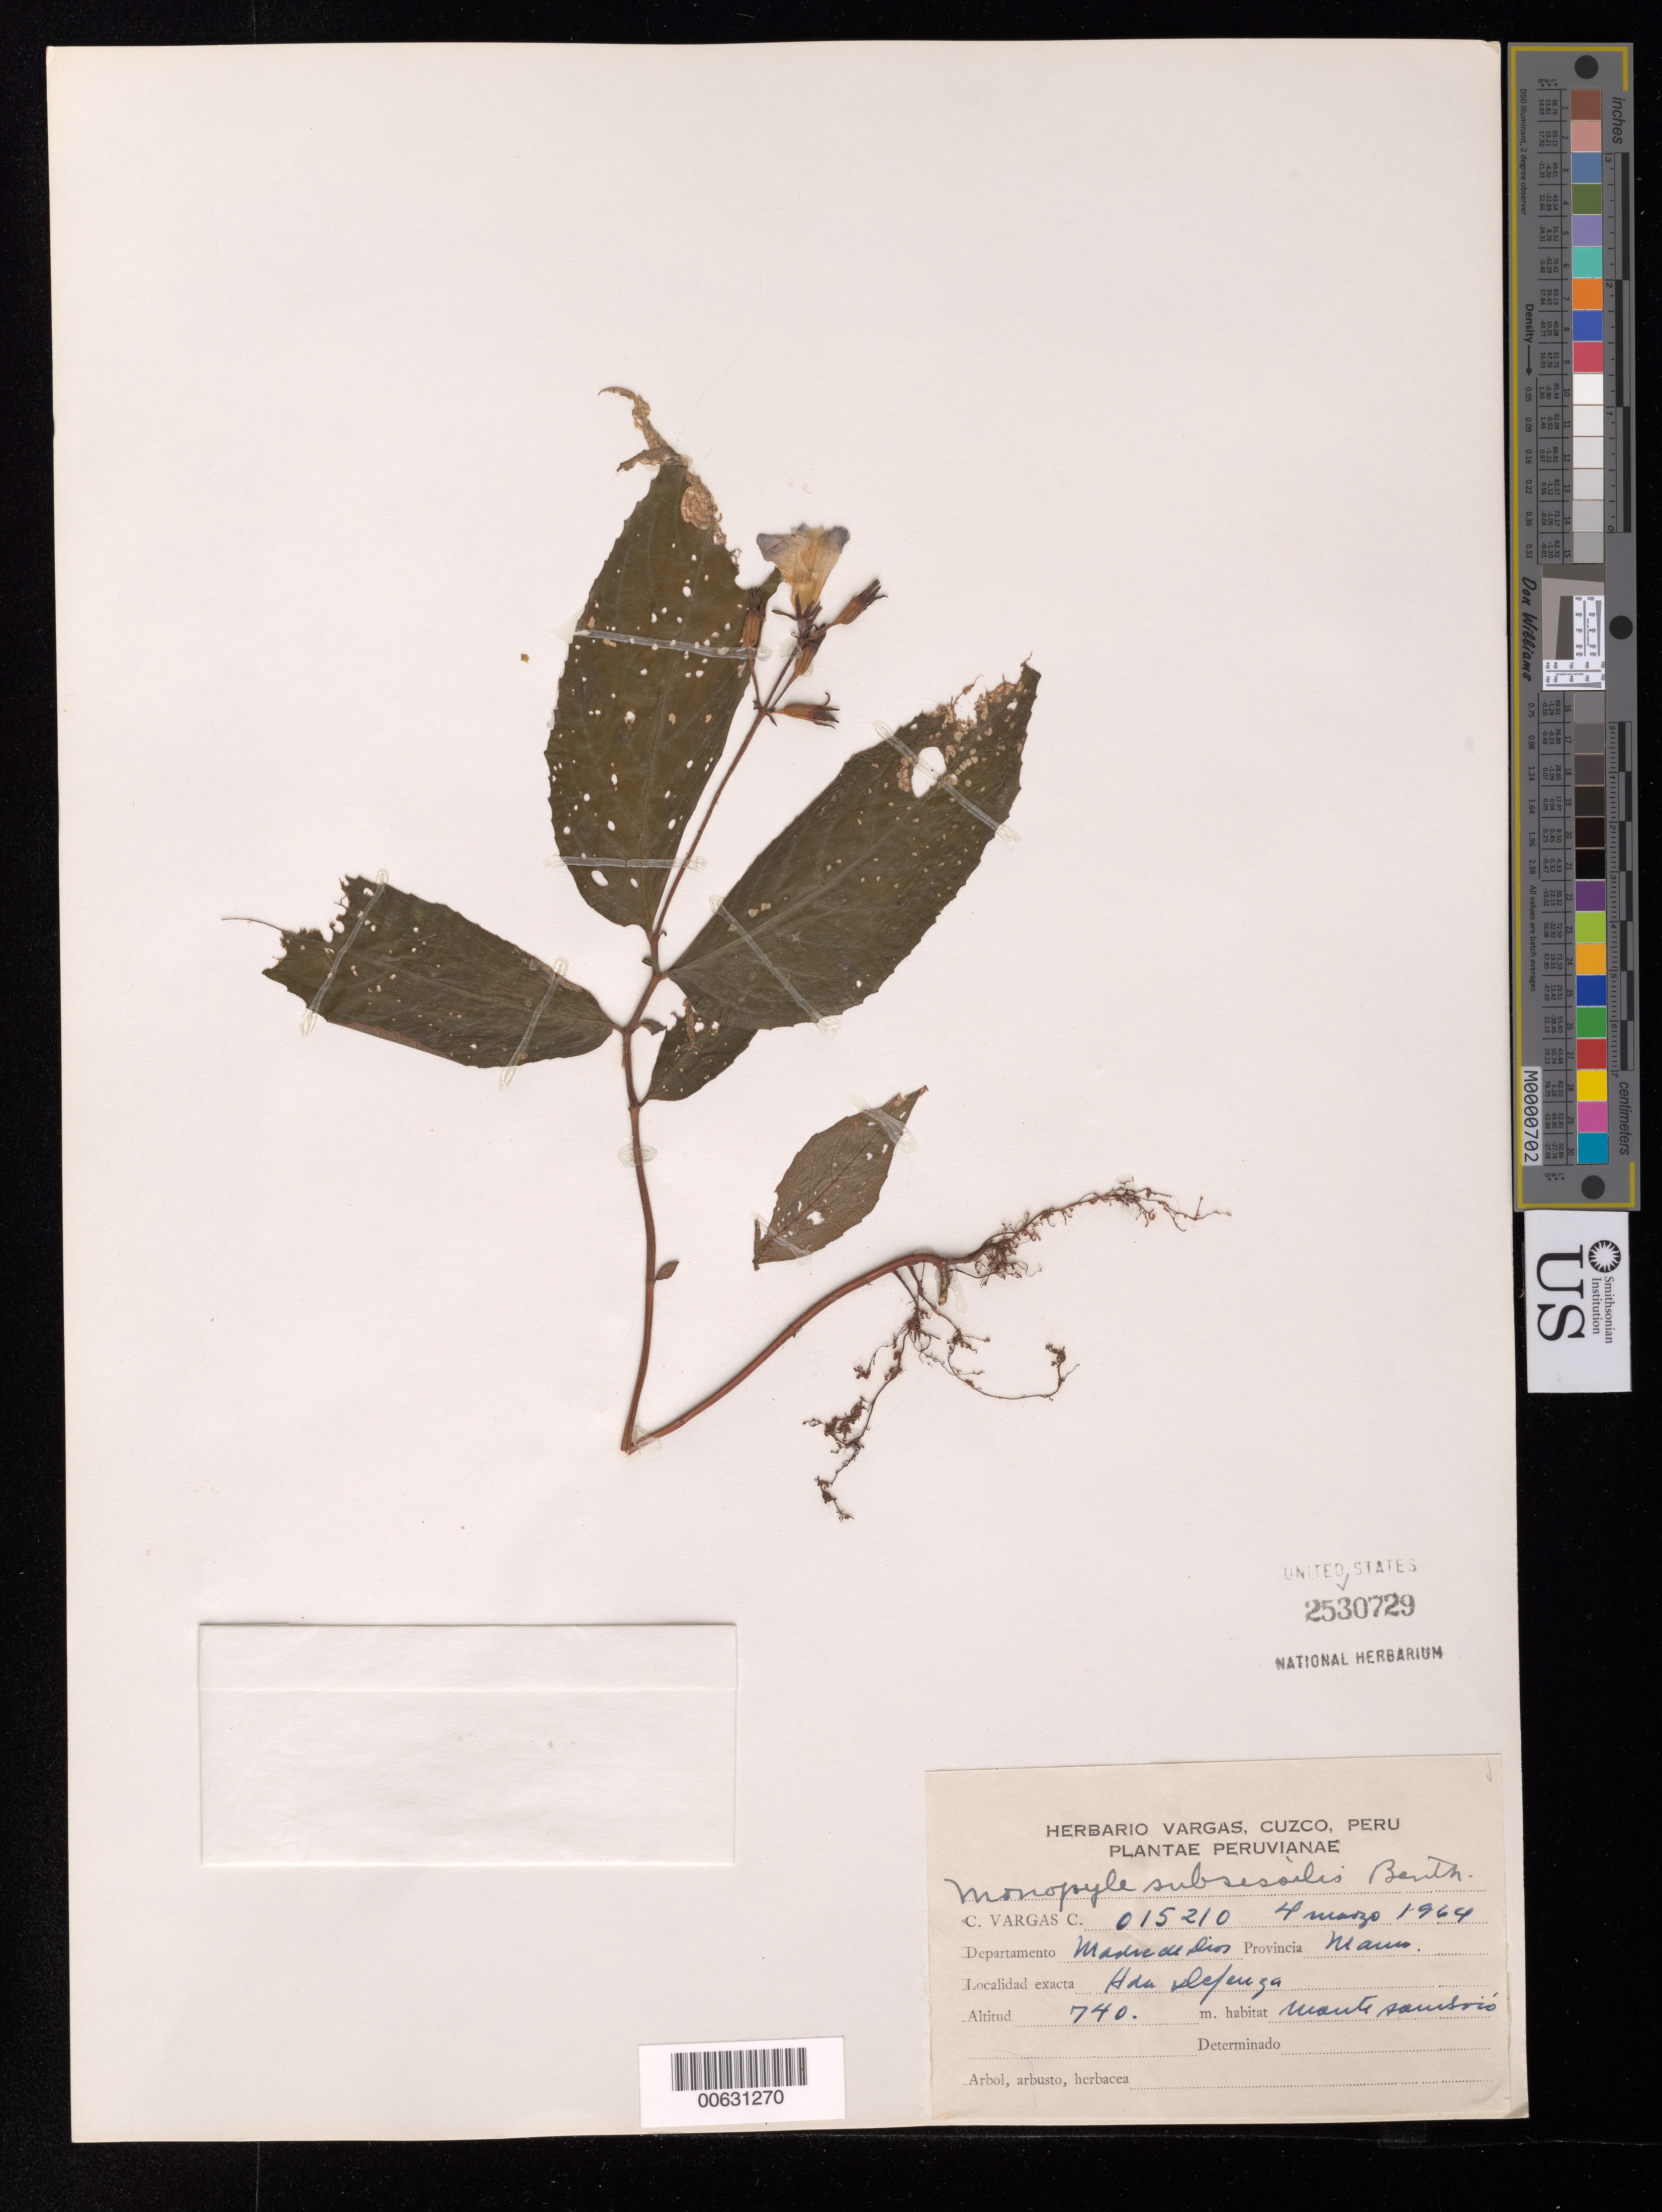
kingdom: Plantae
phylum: Tracheophyta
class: Magnoliopsida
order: Lamiales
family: Gesneriaceae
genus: Monopyle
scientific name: Monopyle subsessilis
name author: Benth.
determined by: Skog, Laurence E.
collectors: C. Vargas C.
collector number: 15210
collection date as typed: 04 Mar 1964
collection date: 1964-03-04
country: Peru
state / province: Madre de Dios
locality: Prov. Manu, Hda. Defenza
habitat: Monte sombrio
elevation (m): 740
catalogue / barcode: US 2530729